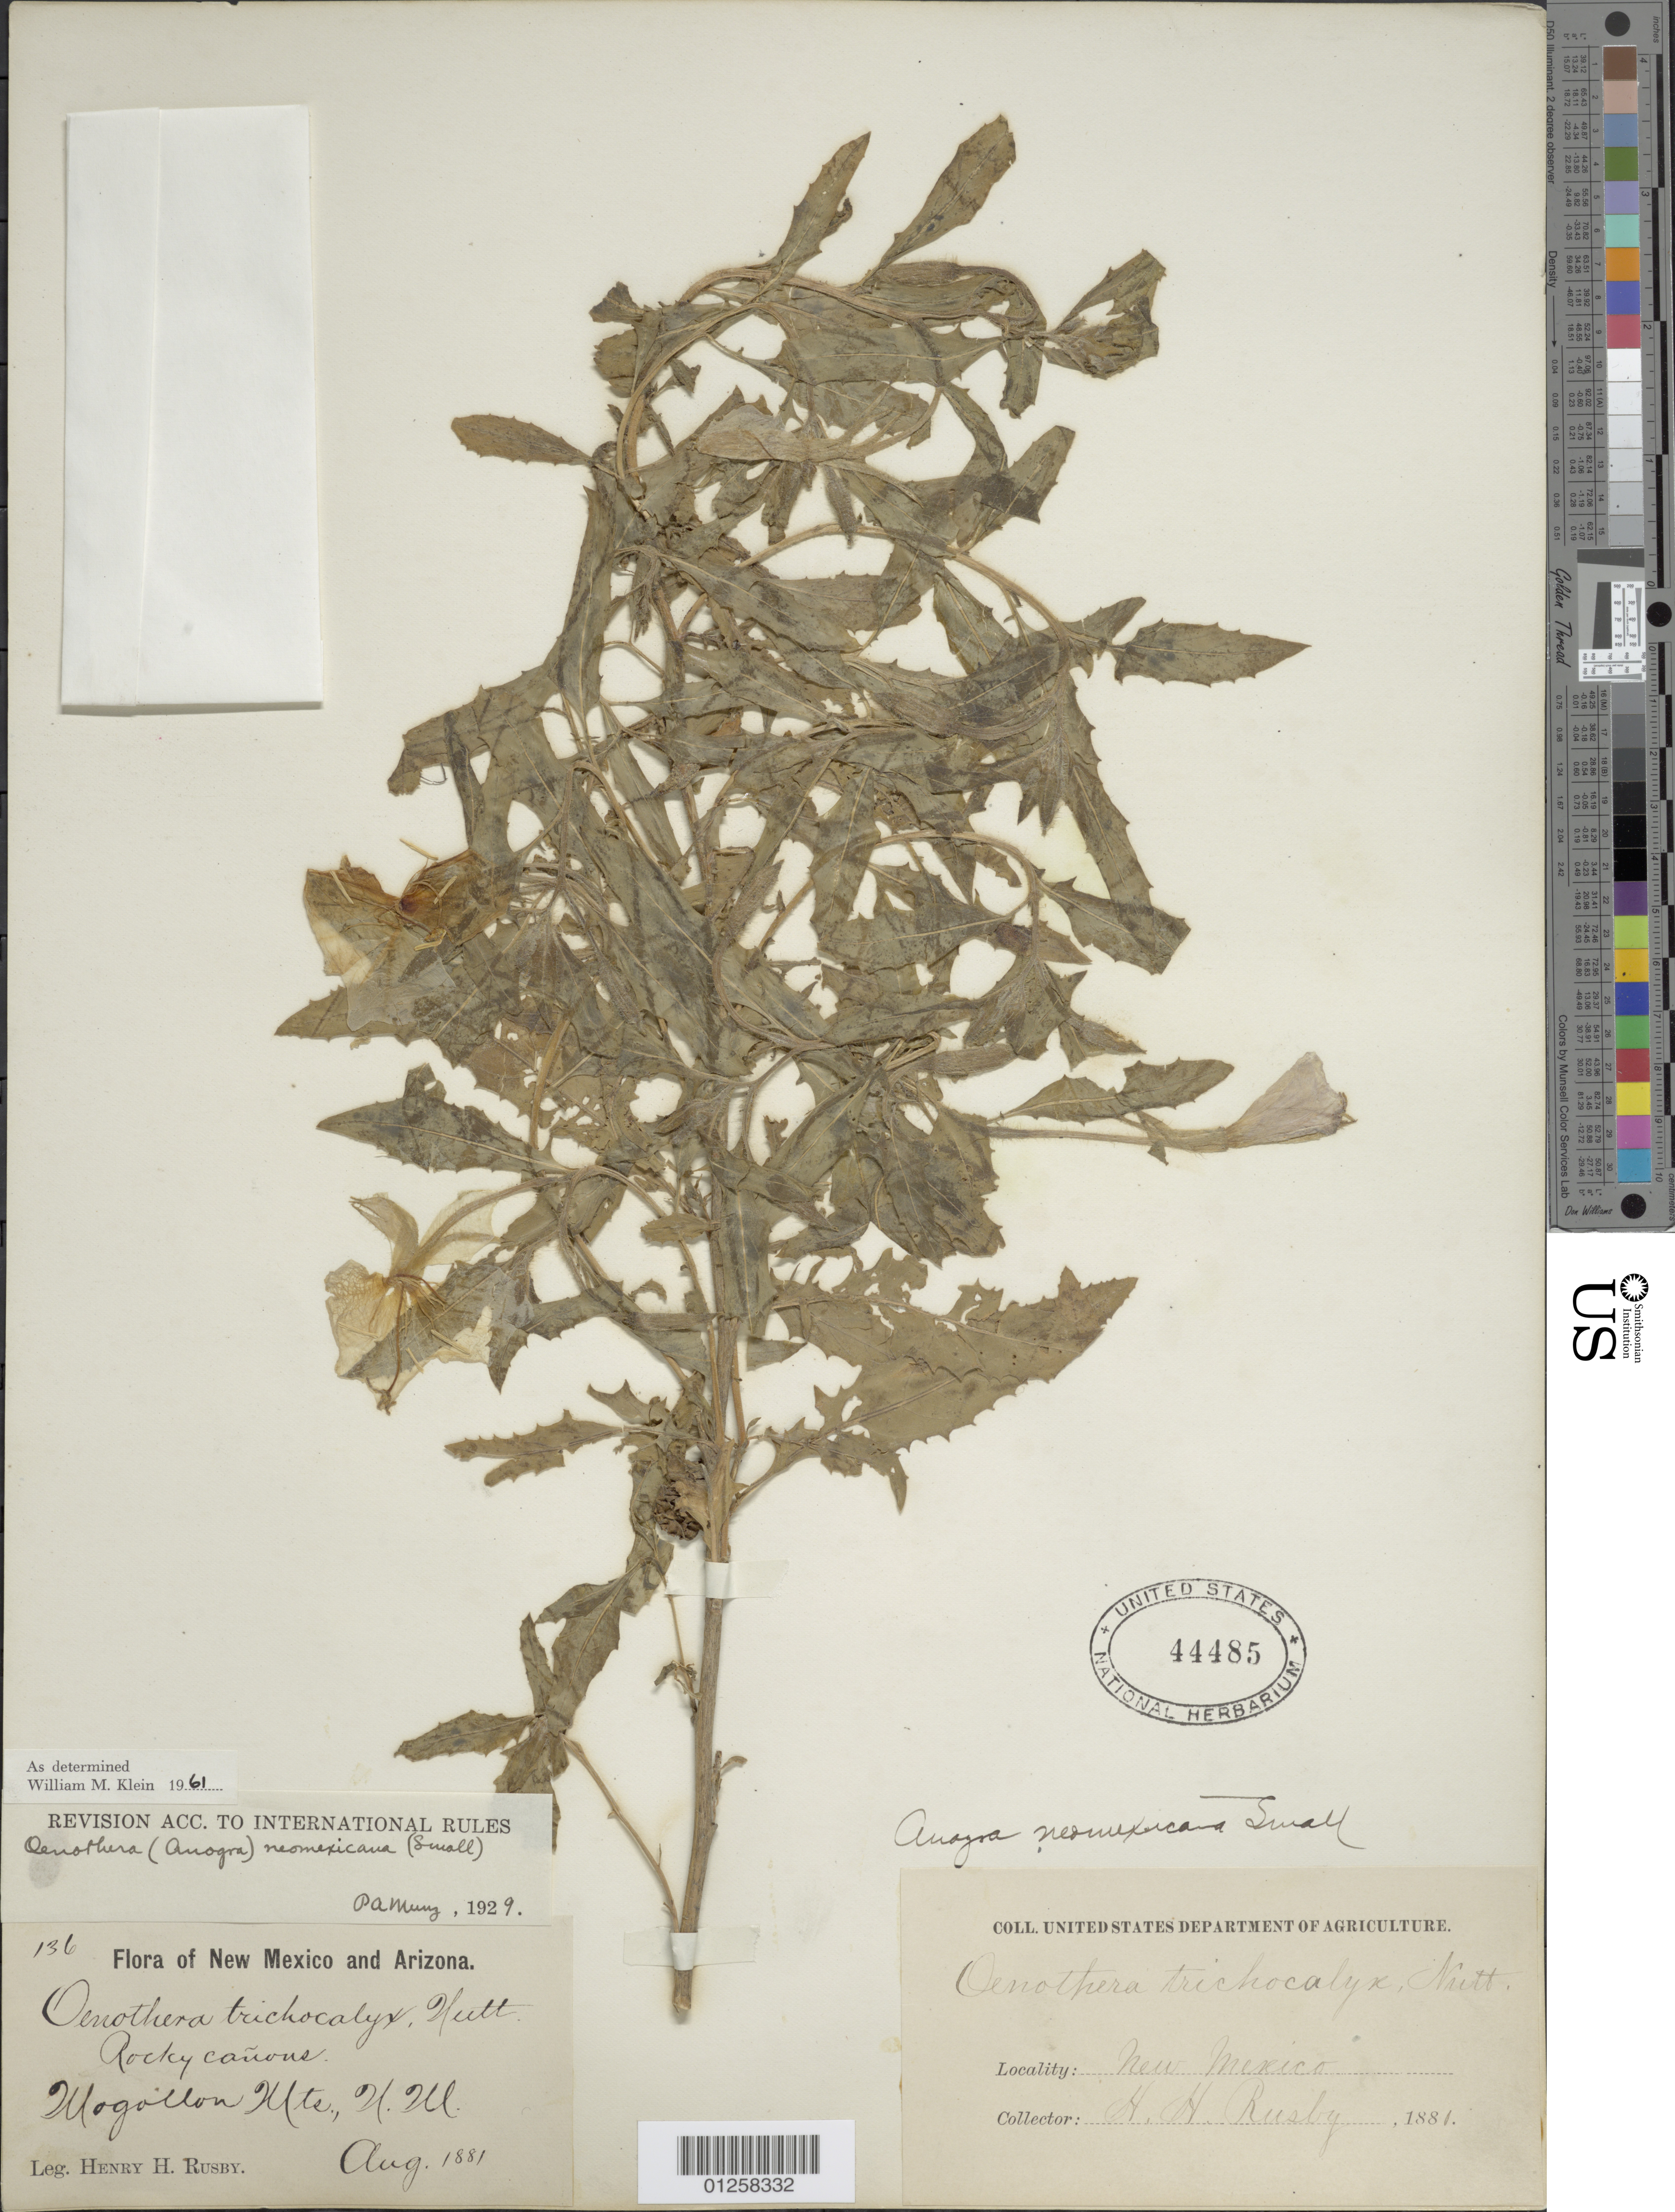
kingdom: Plantae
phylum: Tracheophyta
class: Magnoliopsida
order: Myrtales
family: Onagraceae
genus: Oenothera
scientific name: Oenothera neomexicana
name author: (Small) Munz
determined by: Klein, W. M.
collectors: H. H. Rusby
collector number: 136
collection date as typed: Aug 1881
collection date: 1881-08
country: United States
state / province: New Mexico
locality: Rocky Canyons, Mogollon Mts.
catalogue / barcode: US 44485